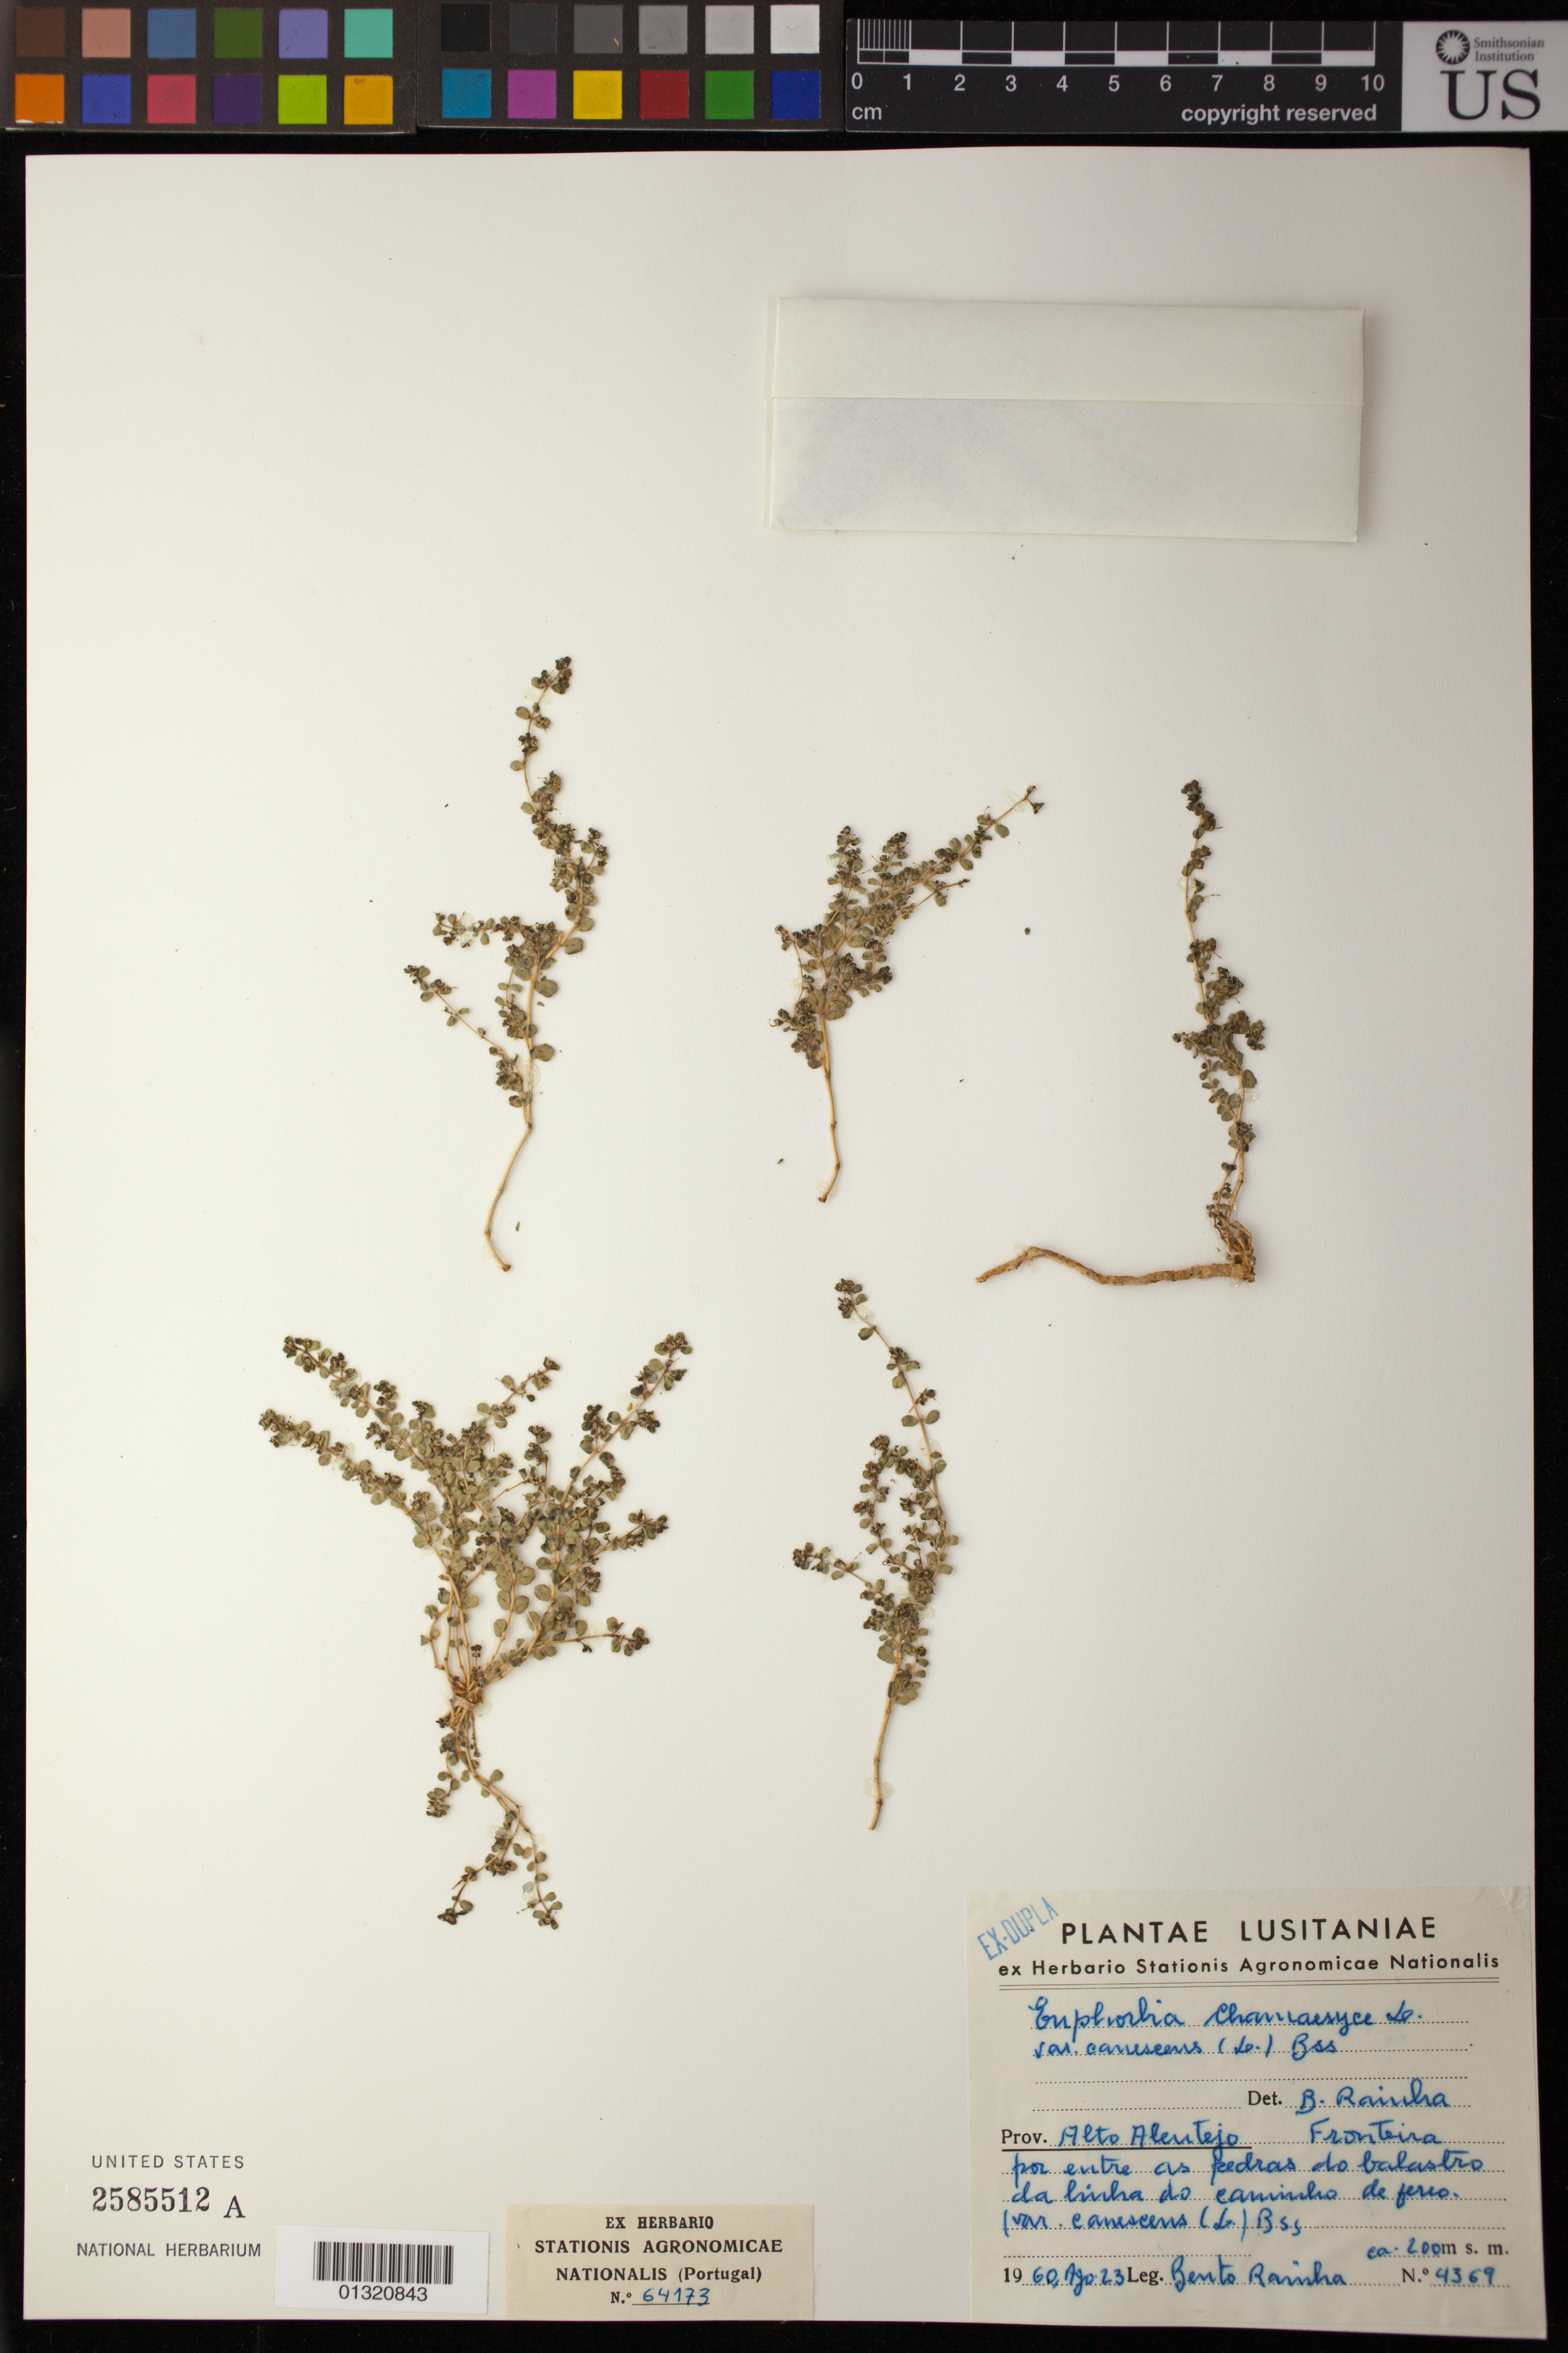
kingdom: Plantae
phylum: Tracheophyta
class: Magnoliopsida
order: Malpighiales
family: Euphorbiaceae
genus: Euphorbia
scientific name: Euphorbia chamaesyce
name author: L.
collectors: B. Rainha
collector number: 4369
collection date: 1960-08-23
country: Portugal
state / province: Évora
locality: Alto Alentejo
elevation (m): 200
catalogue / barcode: US 2585512A